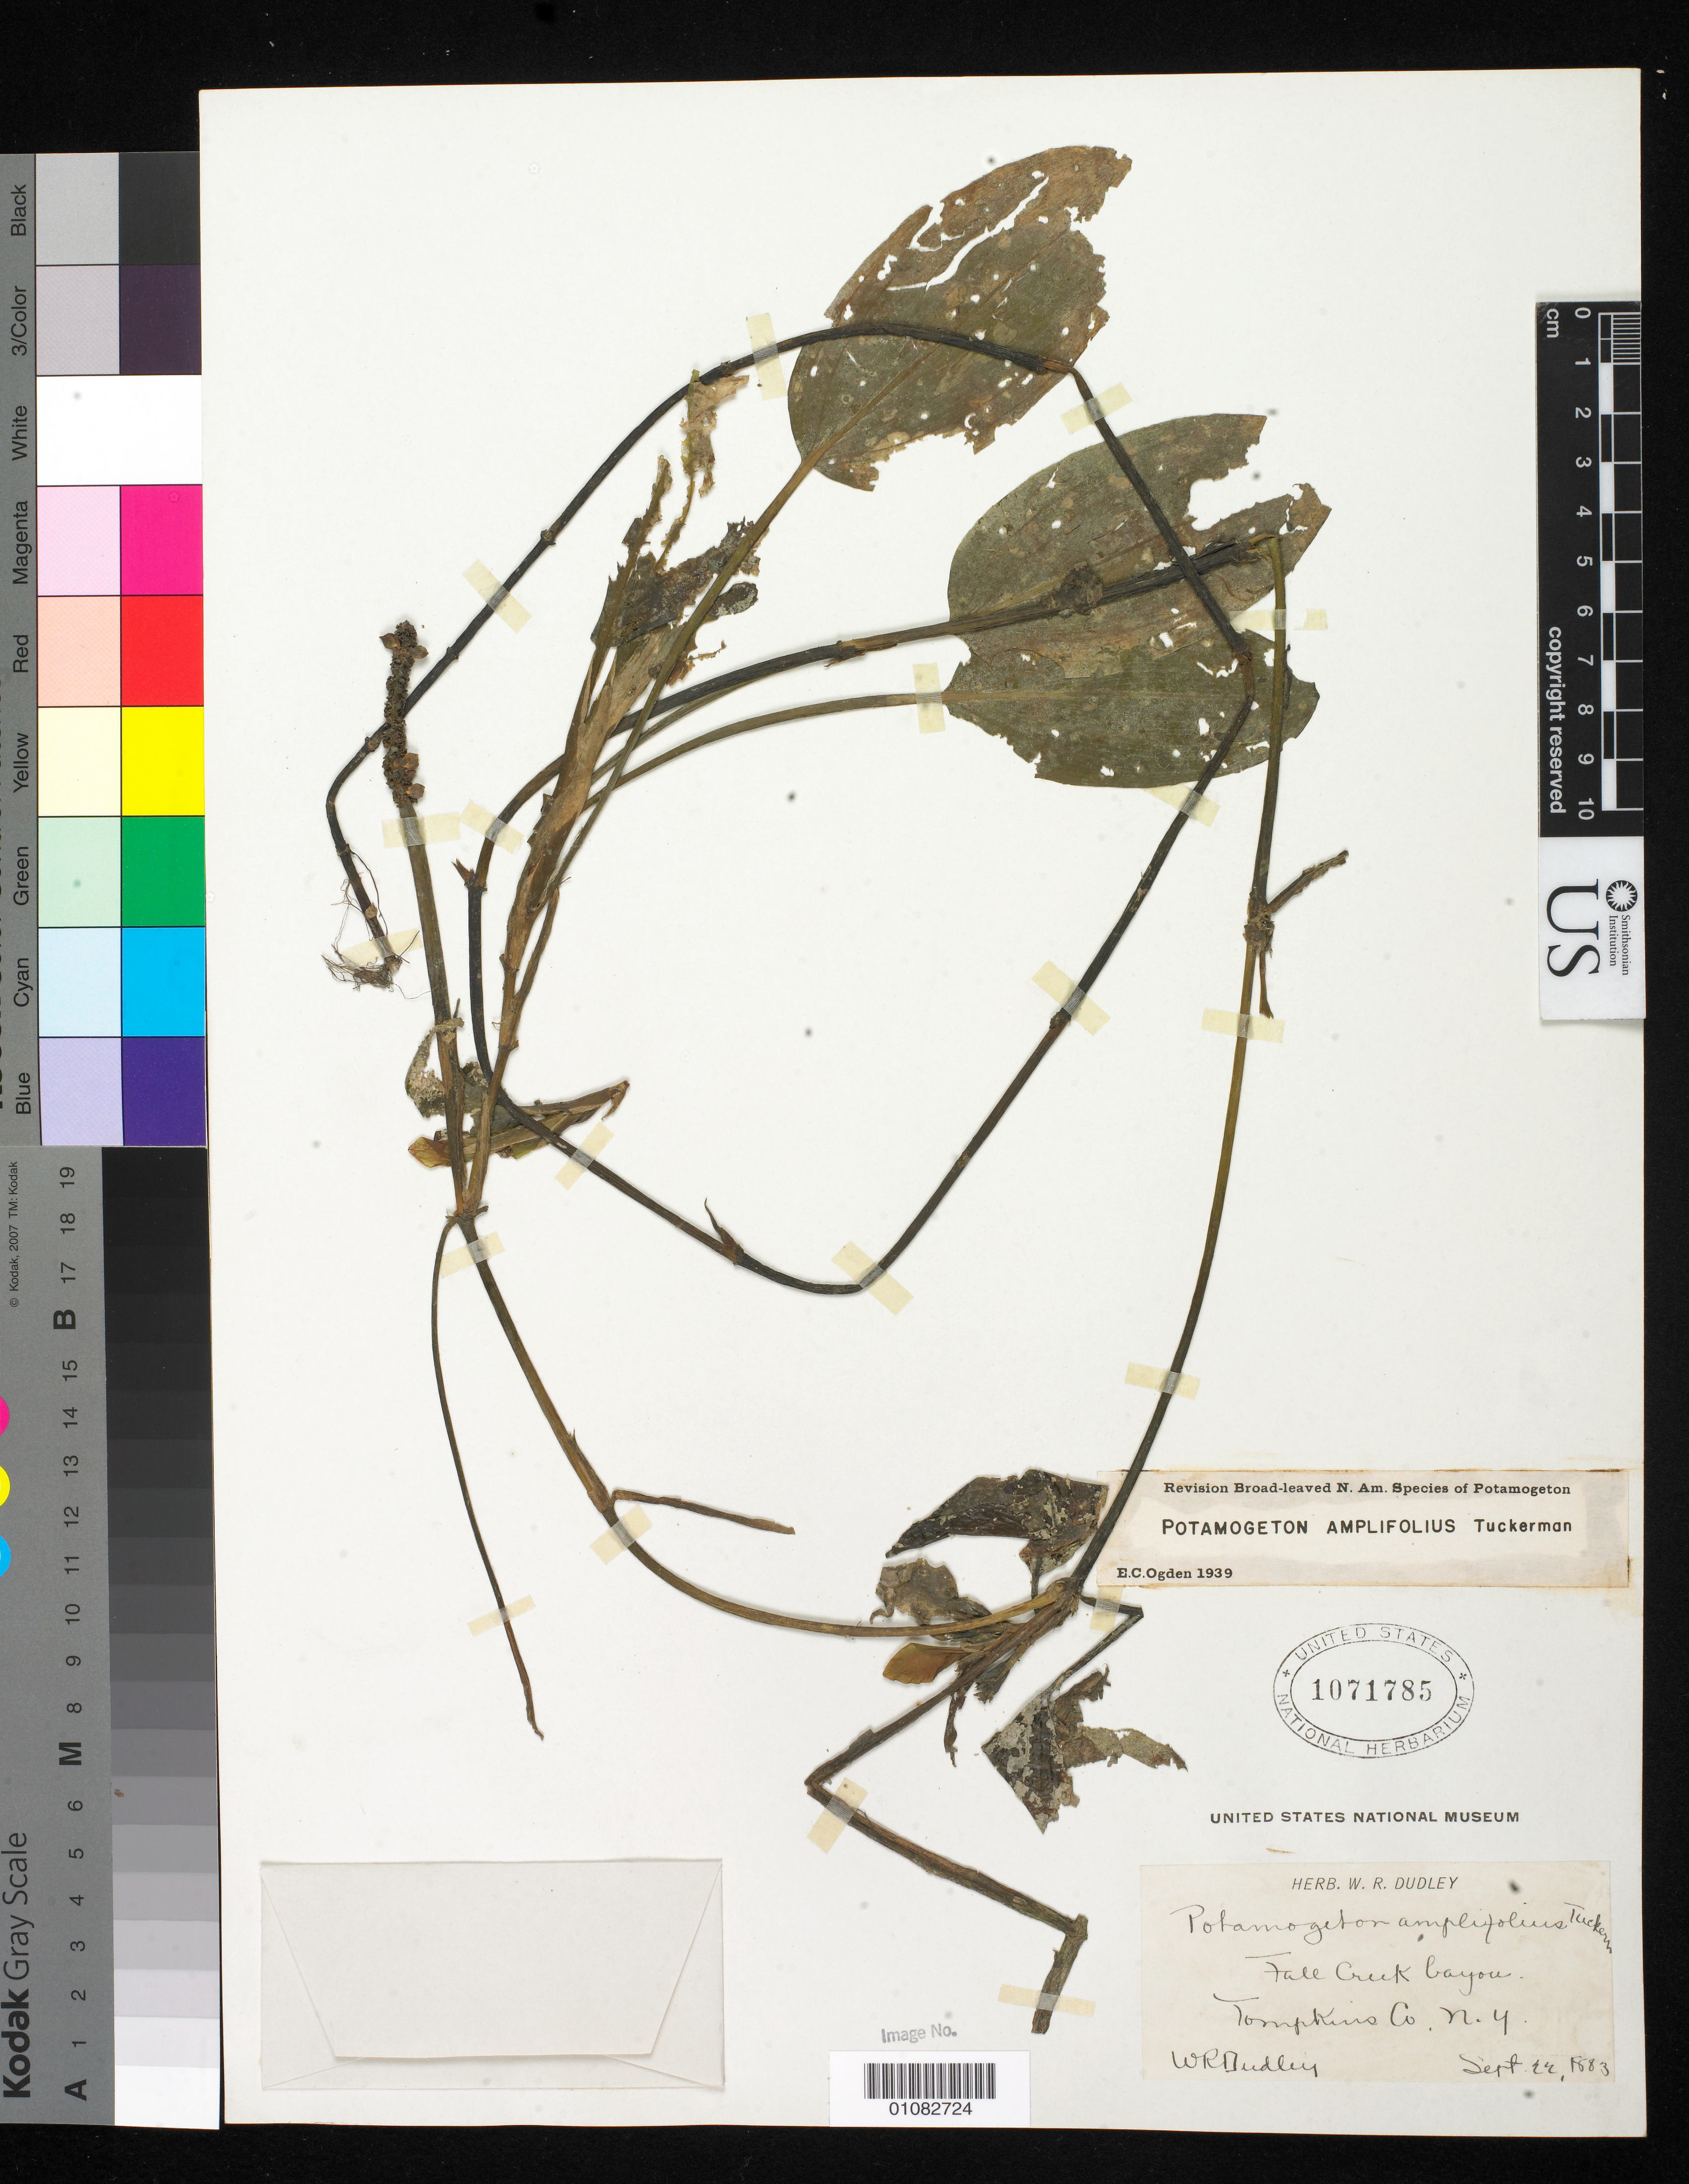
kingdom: Plantae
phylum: Tracheophyta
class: Liliopsida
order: Alismatales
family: Potamogetonaceae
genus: Potamogeton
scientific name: Potamogeton amplifolius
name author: Tuckerm.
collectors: W. Dudley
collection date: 1883-09-22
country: United States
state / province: New York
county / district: Tompkins County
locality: Tall Creek Bayou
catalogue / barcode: US 1071785